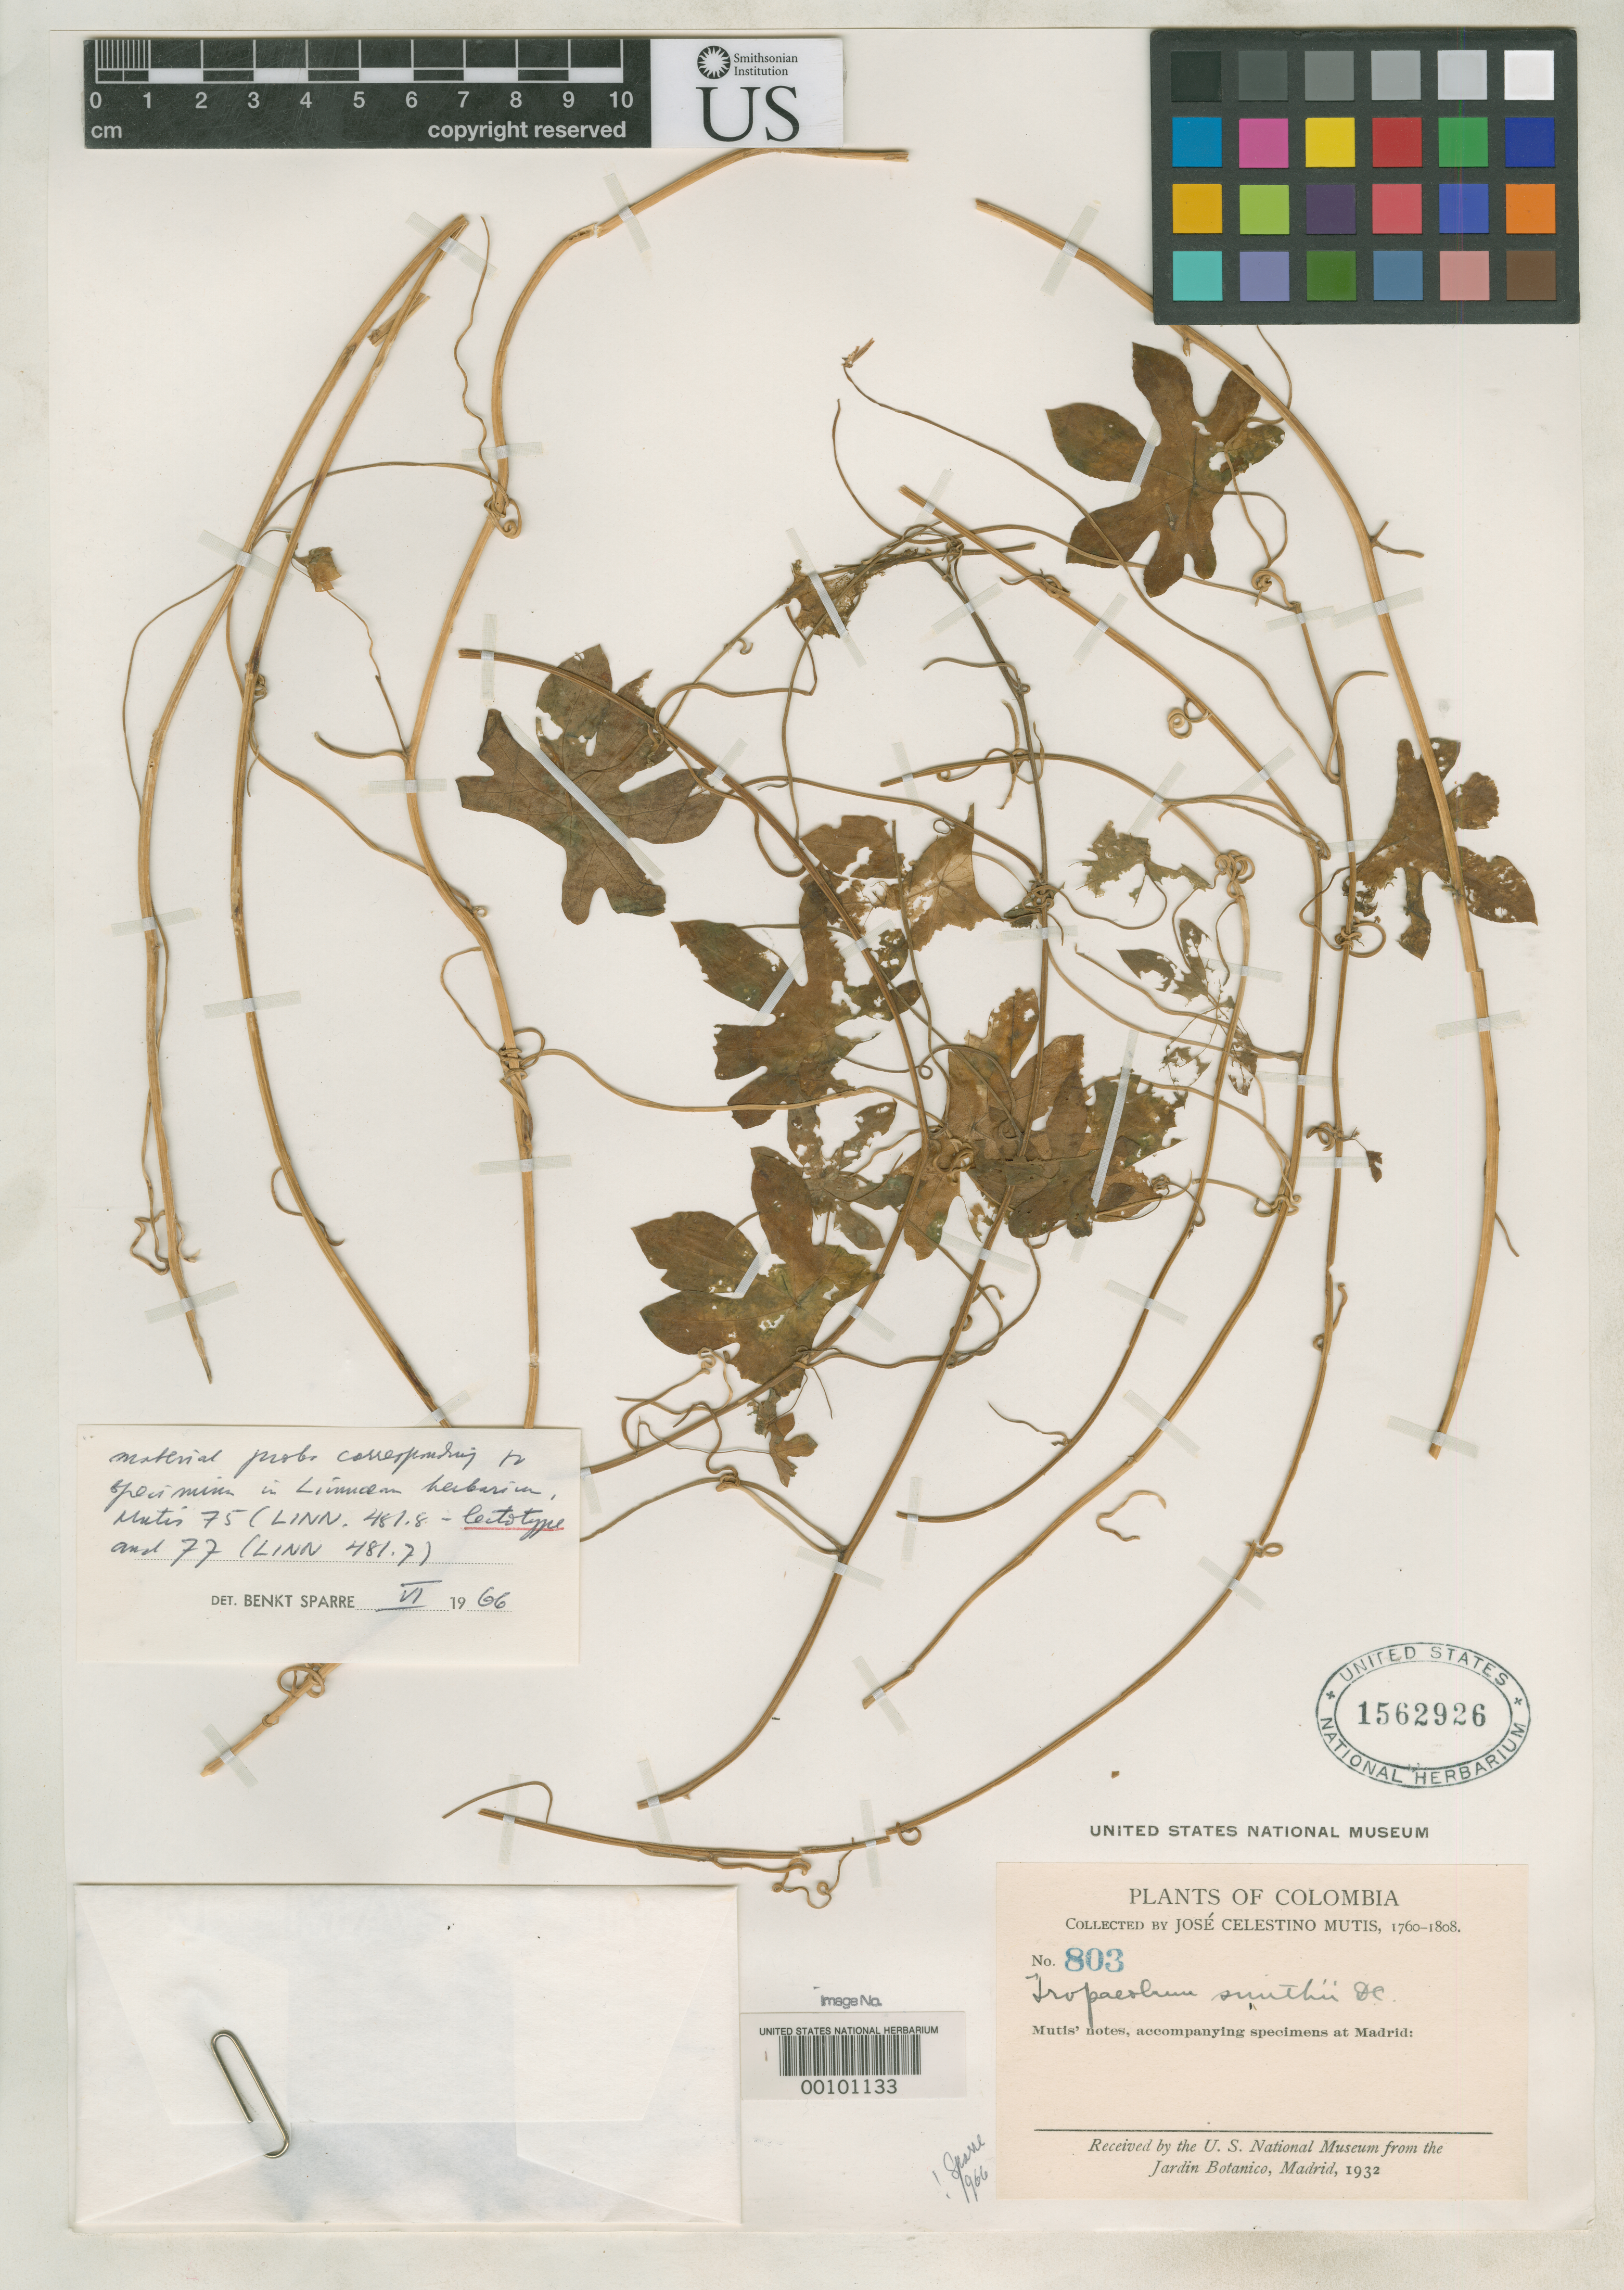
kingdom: Plantae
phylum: Tracheophyta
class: Magnoliopsida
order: Brassicales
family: Tropaeolaceae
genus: Tropaeolum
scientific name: Tropaeolum smithii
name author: DC.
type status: Type Collection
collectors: J. C. B. Mutis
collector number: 803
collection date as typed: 1760 to -- --- 1808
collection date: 1760/1808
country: Colombia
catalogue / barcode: US 1562926